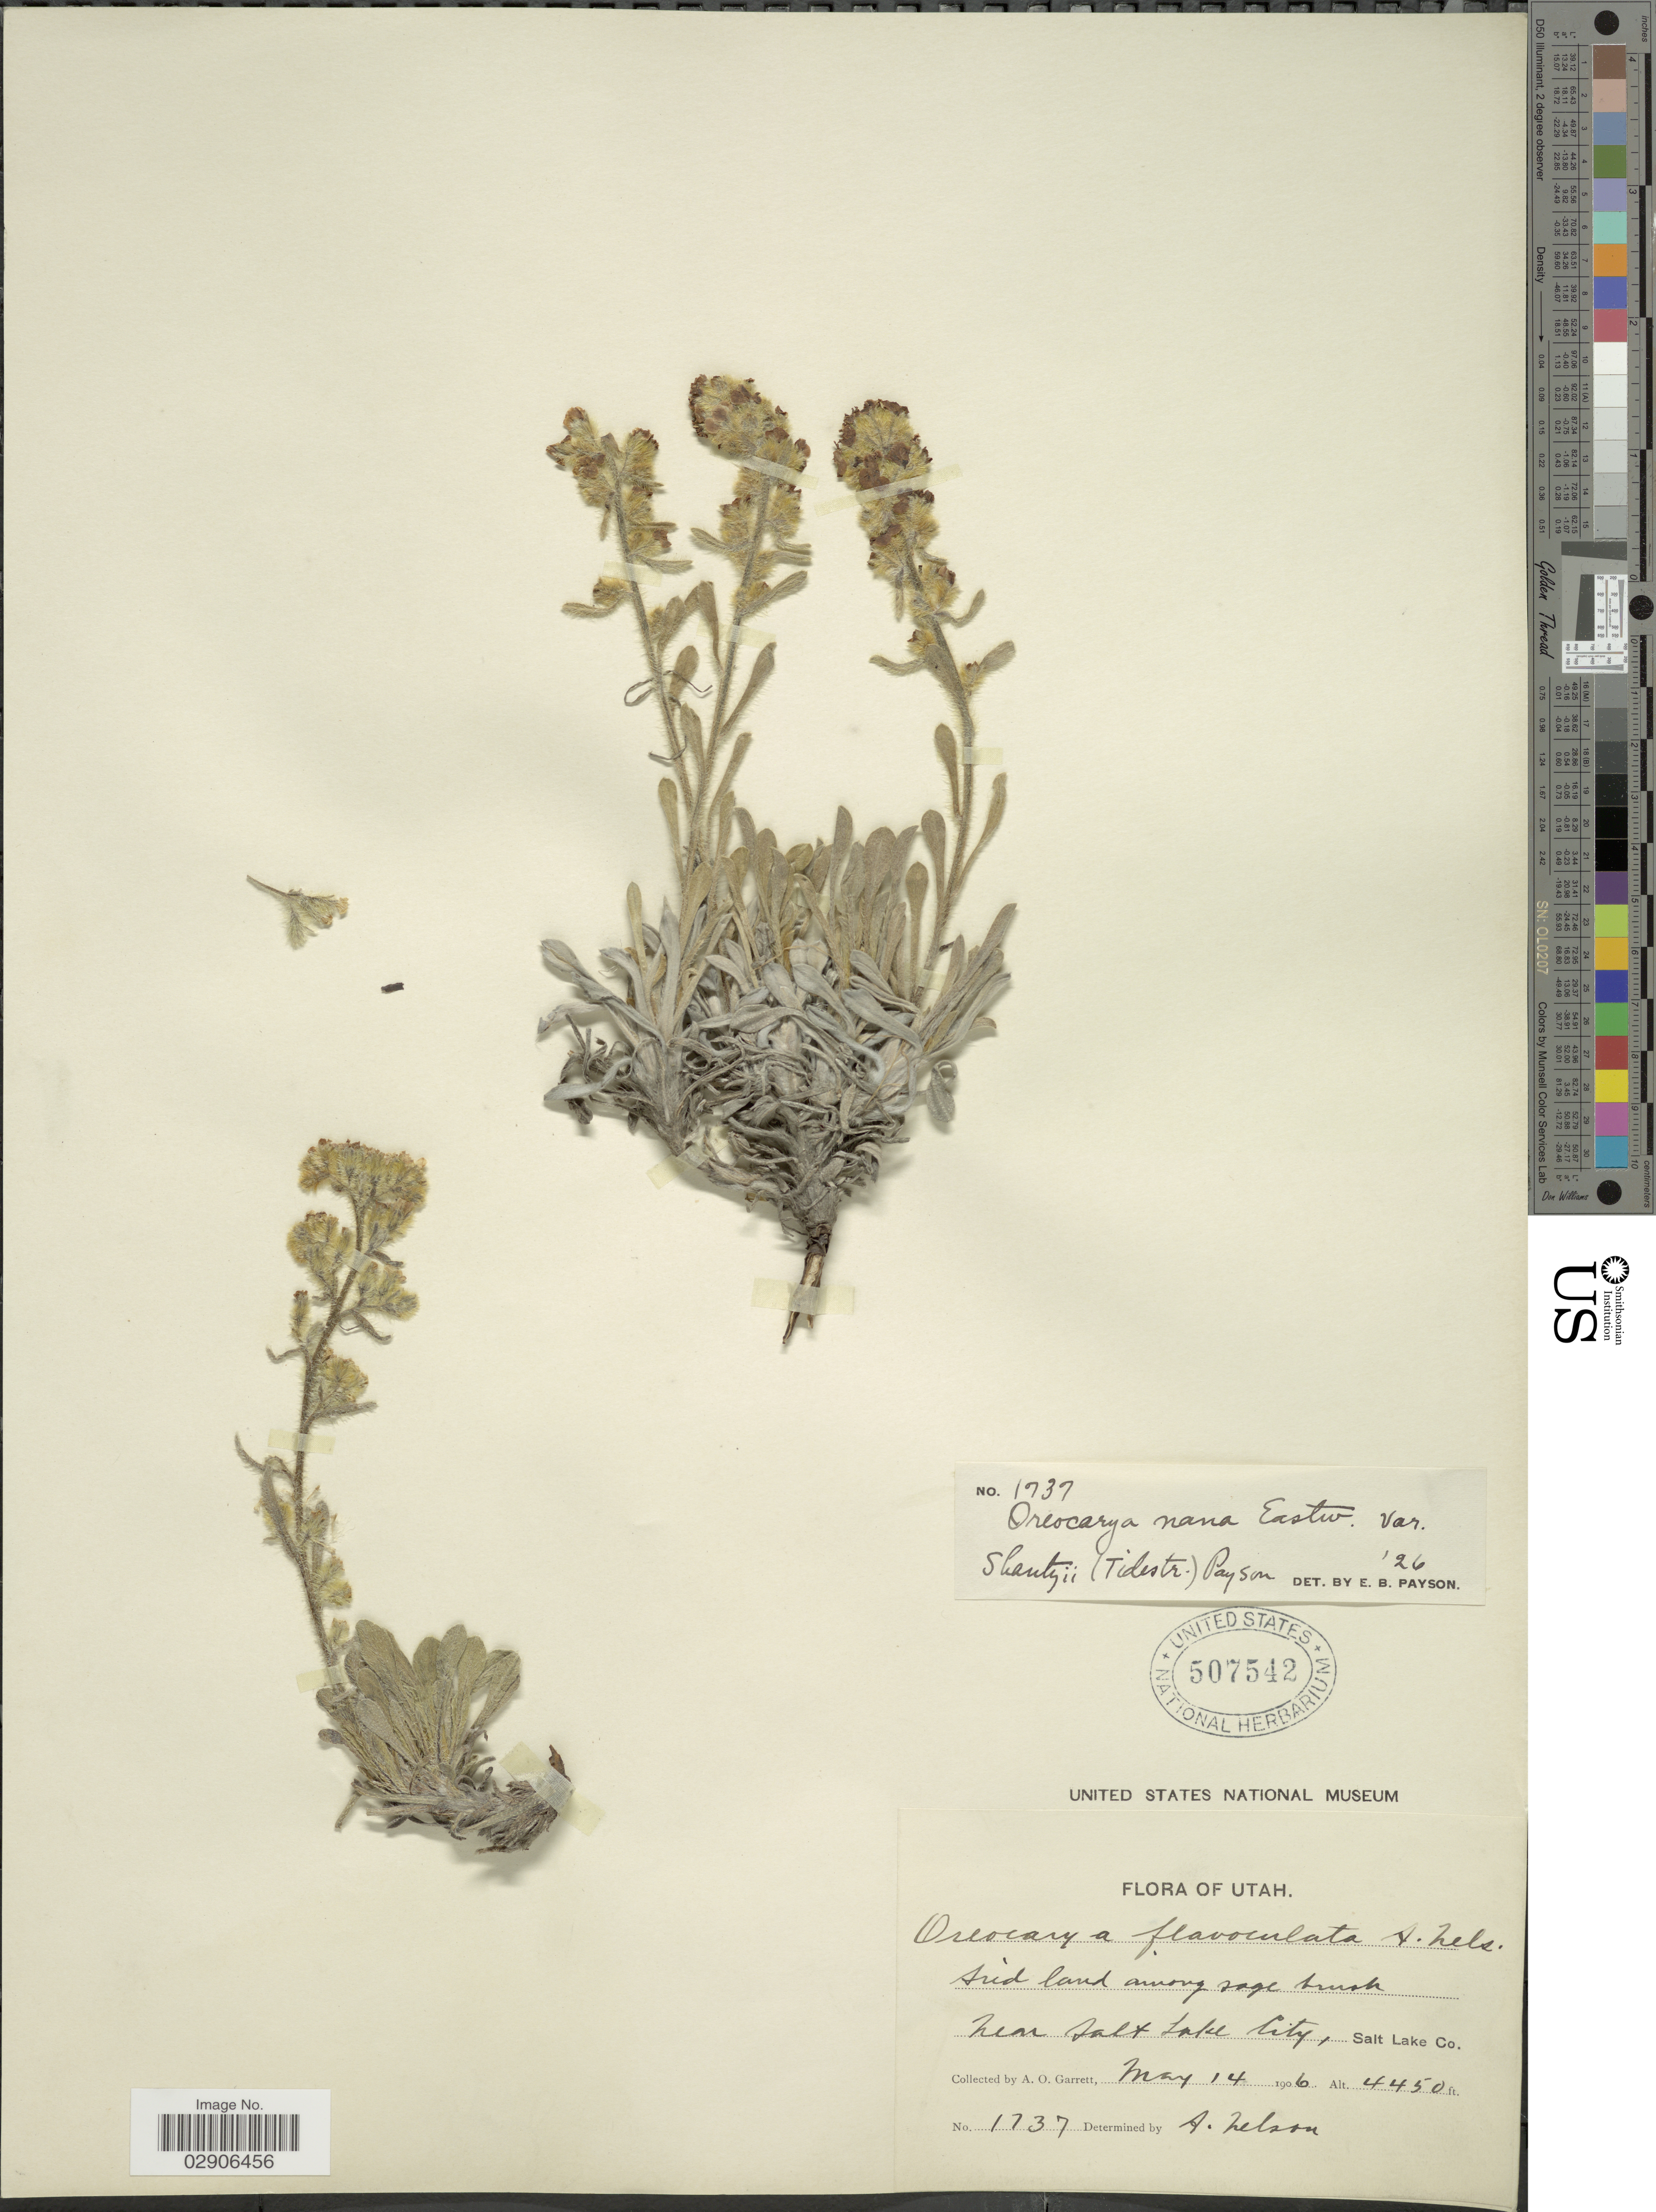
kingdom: Plantae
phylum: Tracheophyta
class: Magnoliopsida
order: Boraginales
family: Boraginaceae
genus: Oreocarya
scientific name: Oreocarya humilis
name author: (A. Gray) Greene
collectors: A. O. Garrett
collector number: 1737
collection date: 1906-05-14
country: United States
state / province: Utah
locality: Near Salt Lake City, Salt Lake Co.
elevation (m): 1356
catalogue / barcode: US 507542